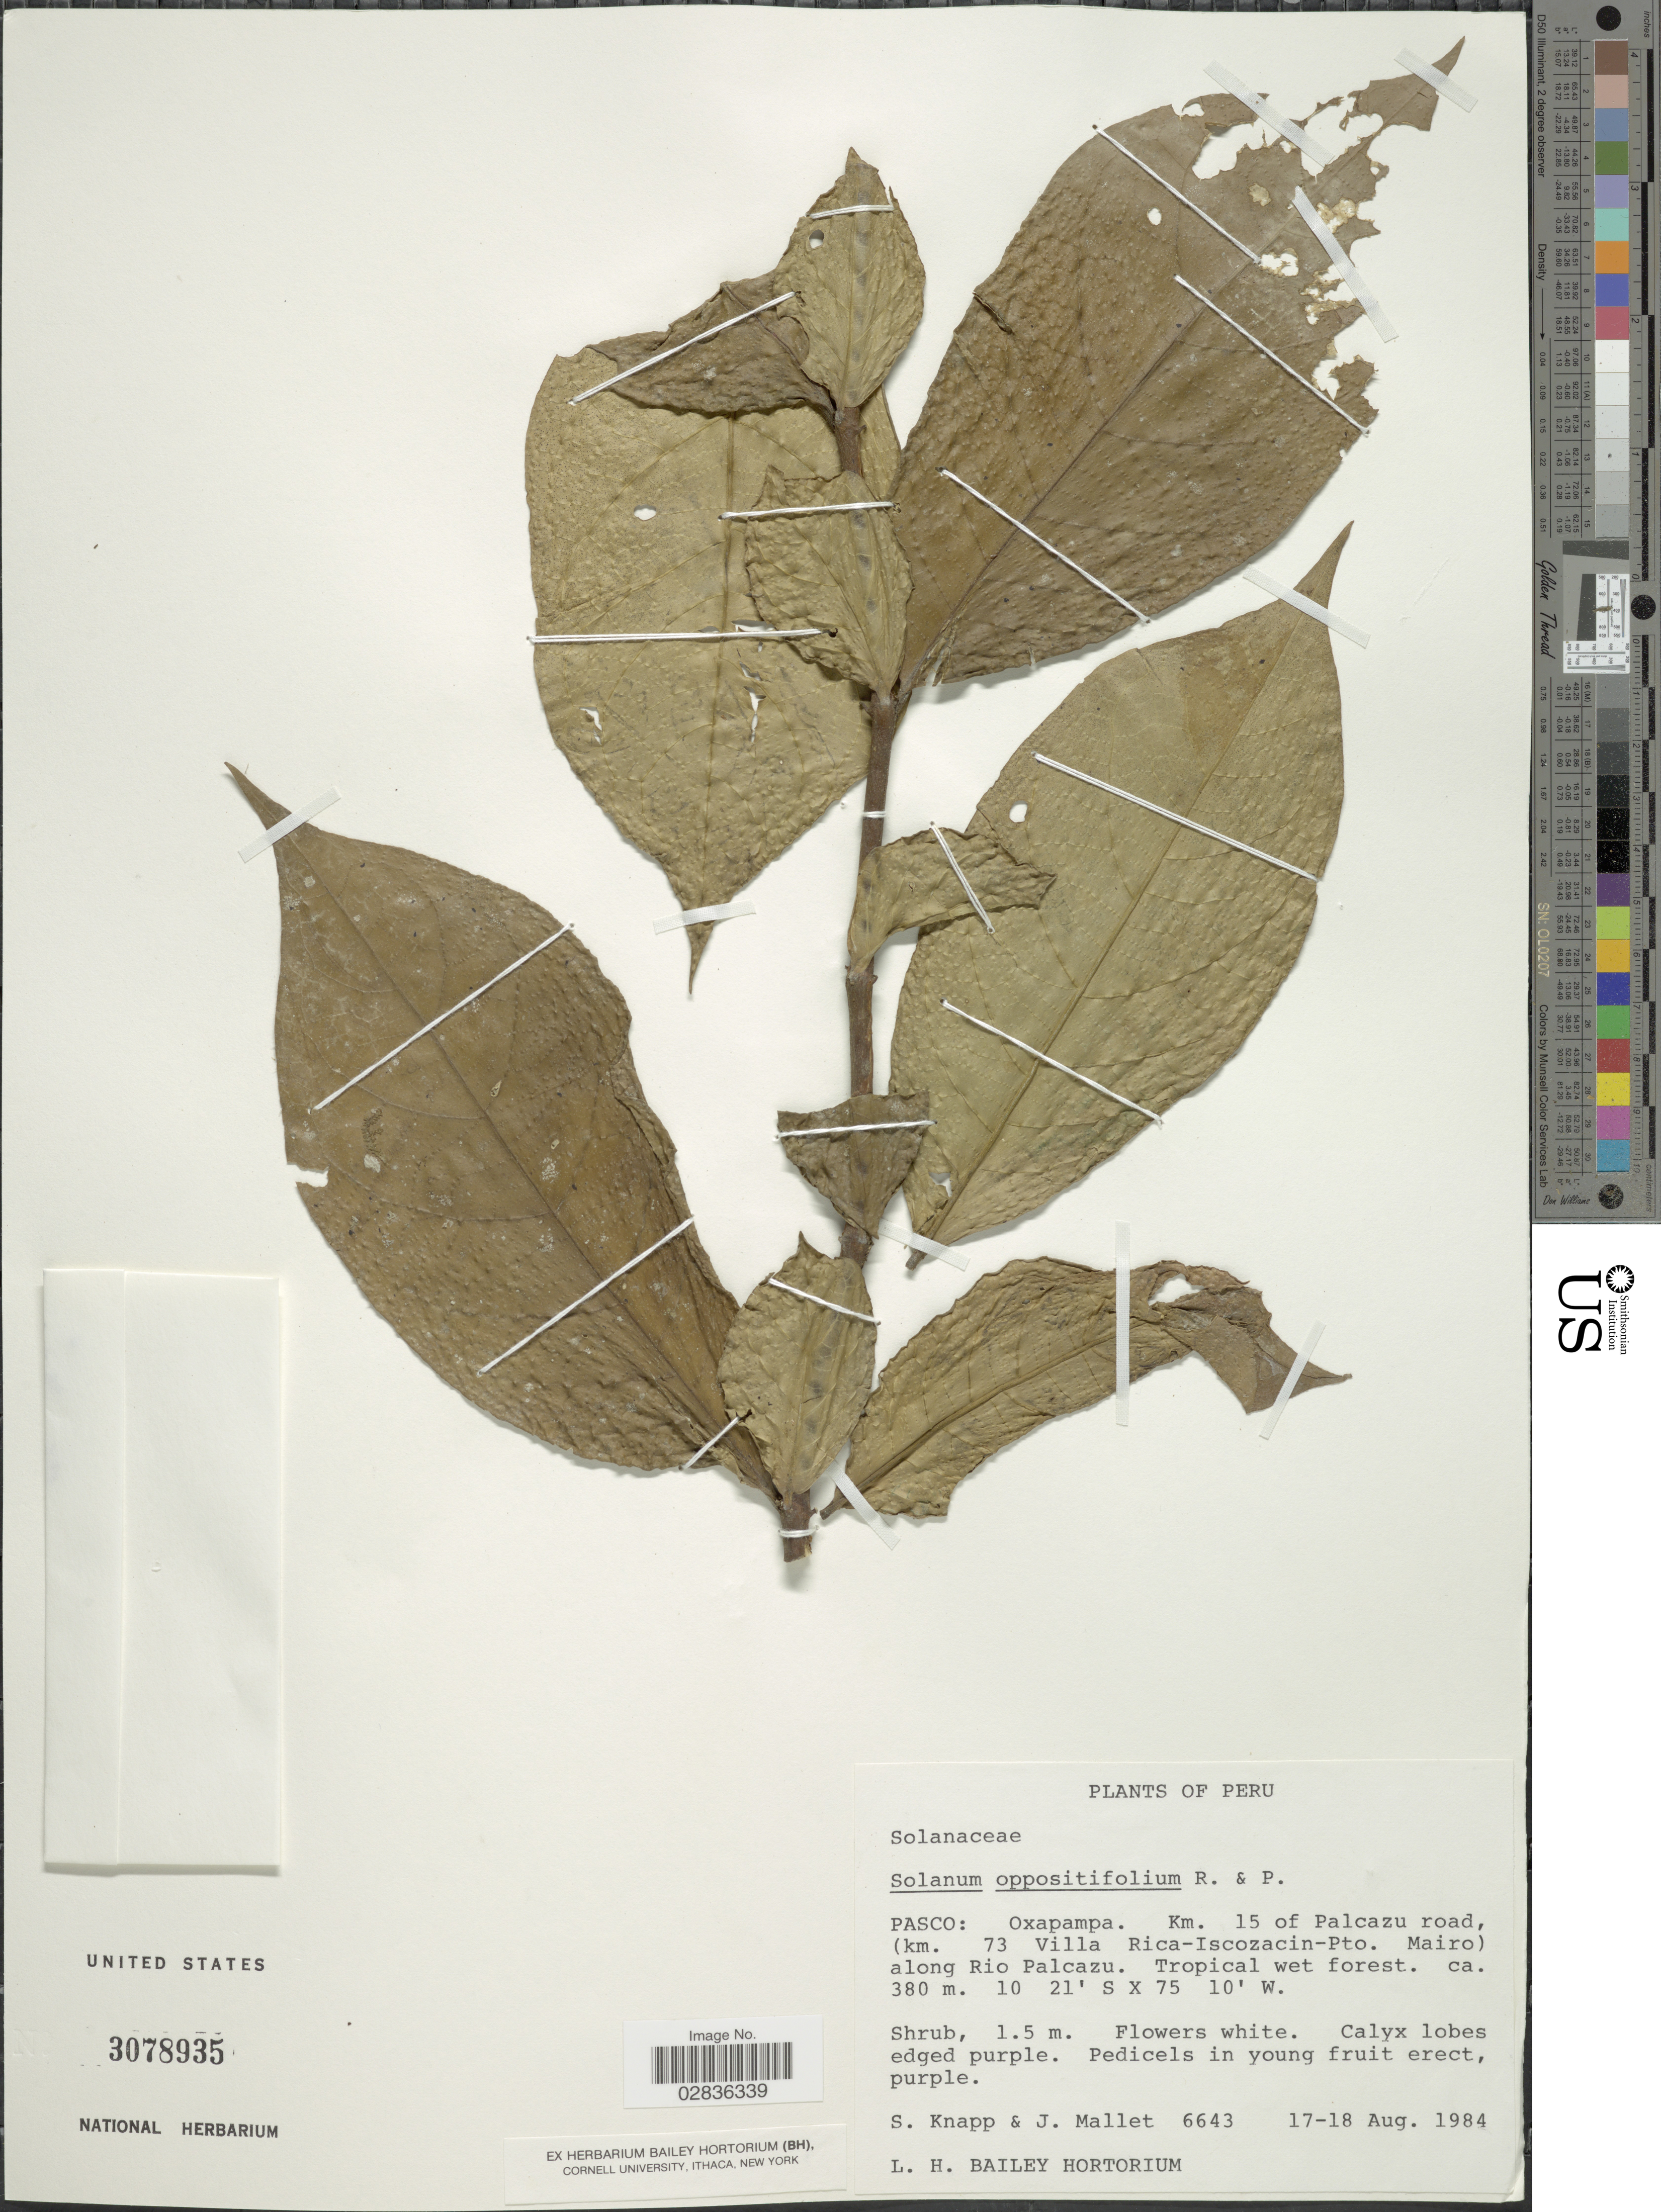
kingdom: Plantae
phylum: Tracheophyta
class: Magnoliopsida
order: Solanales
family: Solanaceae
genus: Solanum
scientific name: Solanum oppositifolium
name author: Ruiz & Pav.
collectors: S. Knapp & J. Mallet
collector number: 6643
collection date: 1984-08-17/1984-08-18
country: Peru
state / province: Pasco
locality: Pasco: Oxapampa. Km. 15 of Palcazu road, (km. 73 Villa Rica-Iscozacin-Pto. Mairo) along Rio Palcazu.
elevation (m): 380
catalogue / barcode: US 3078935